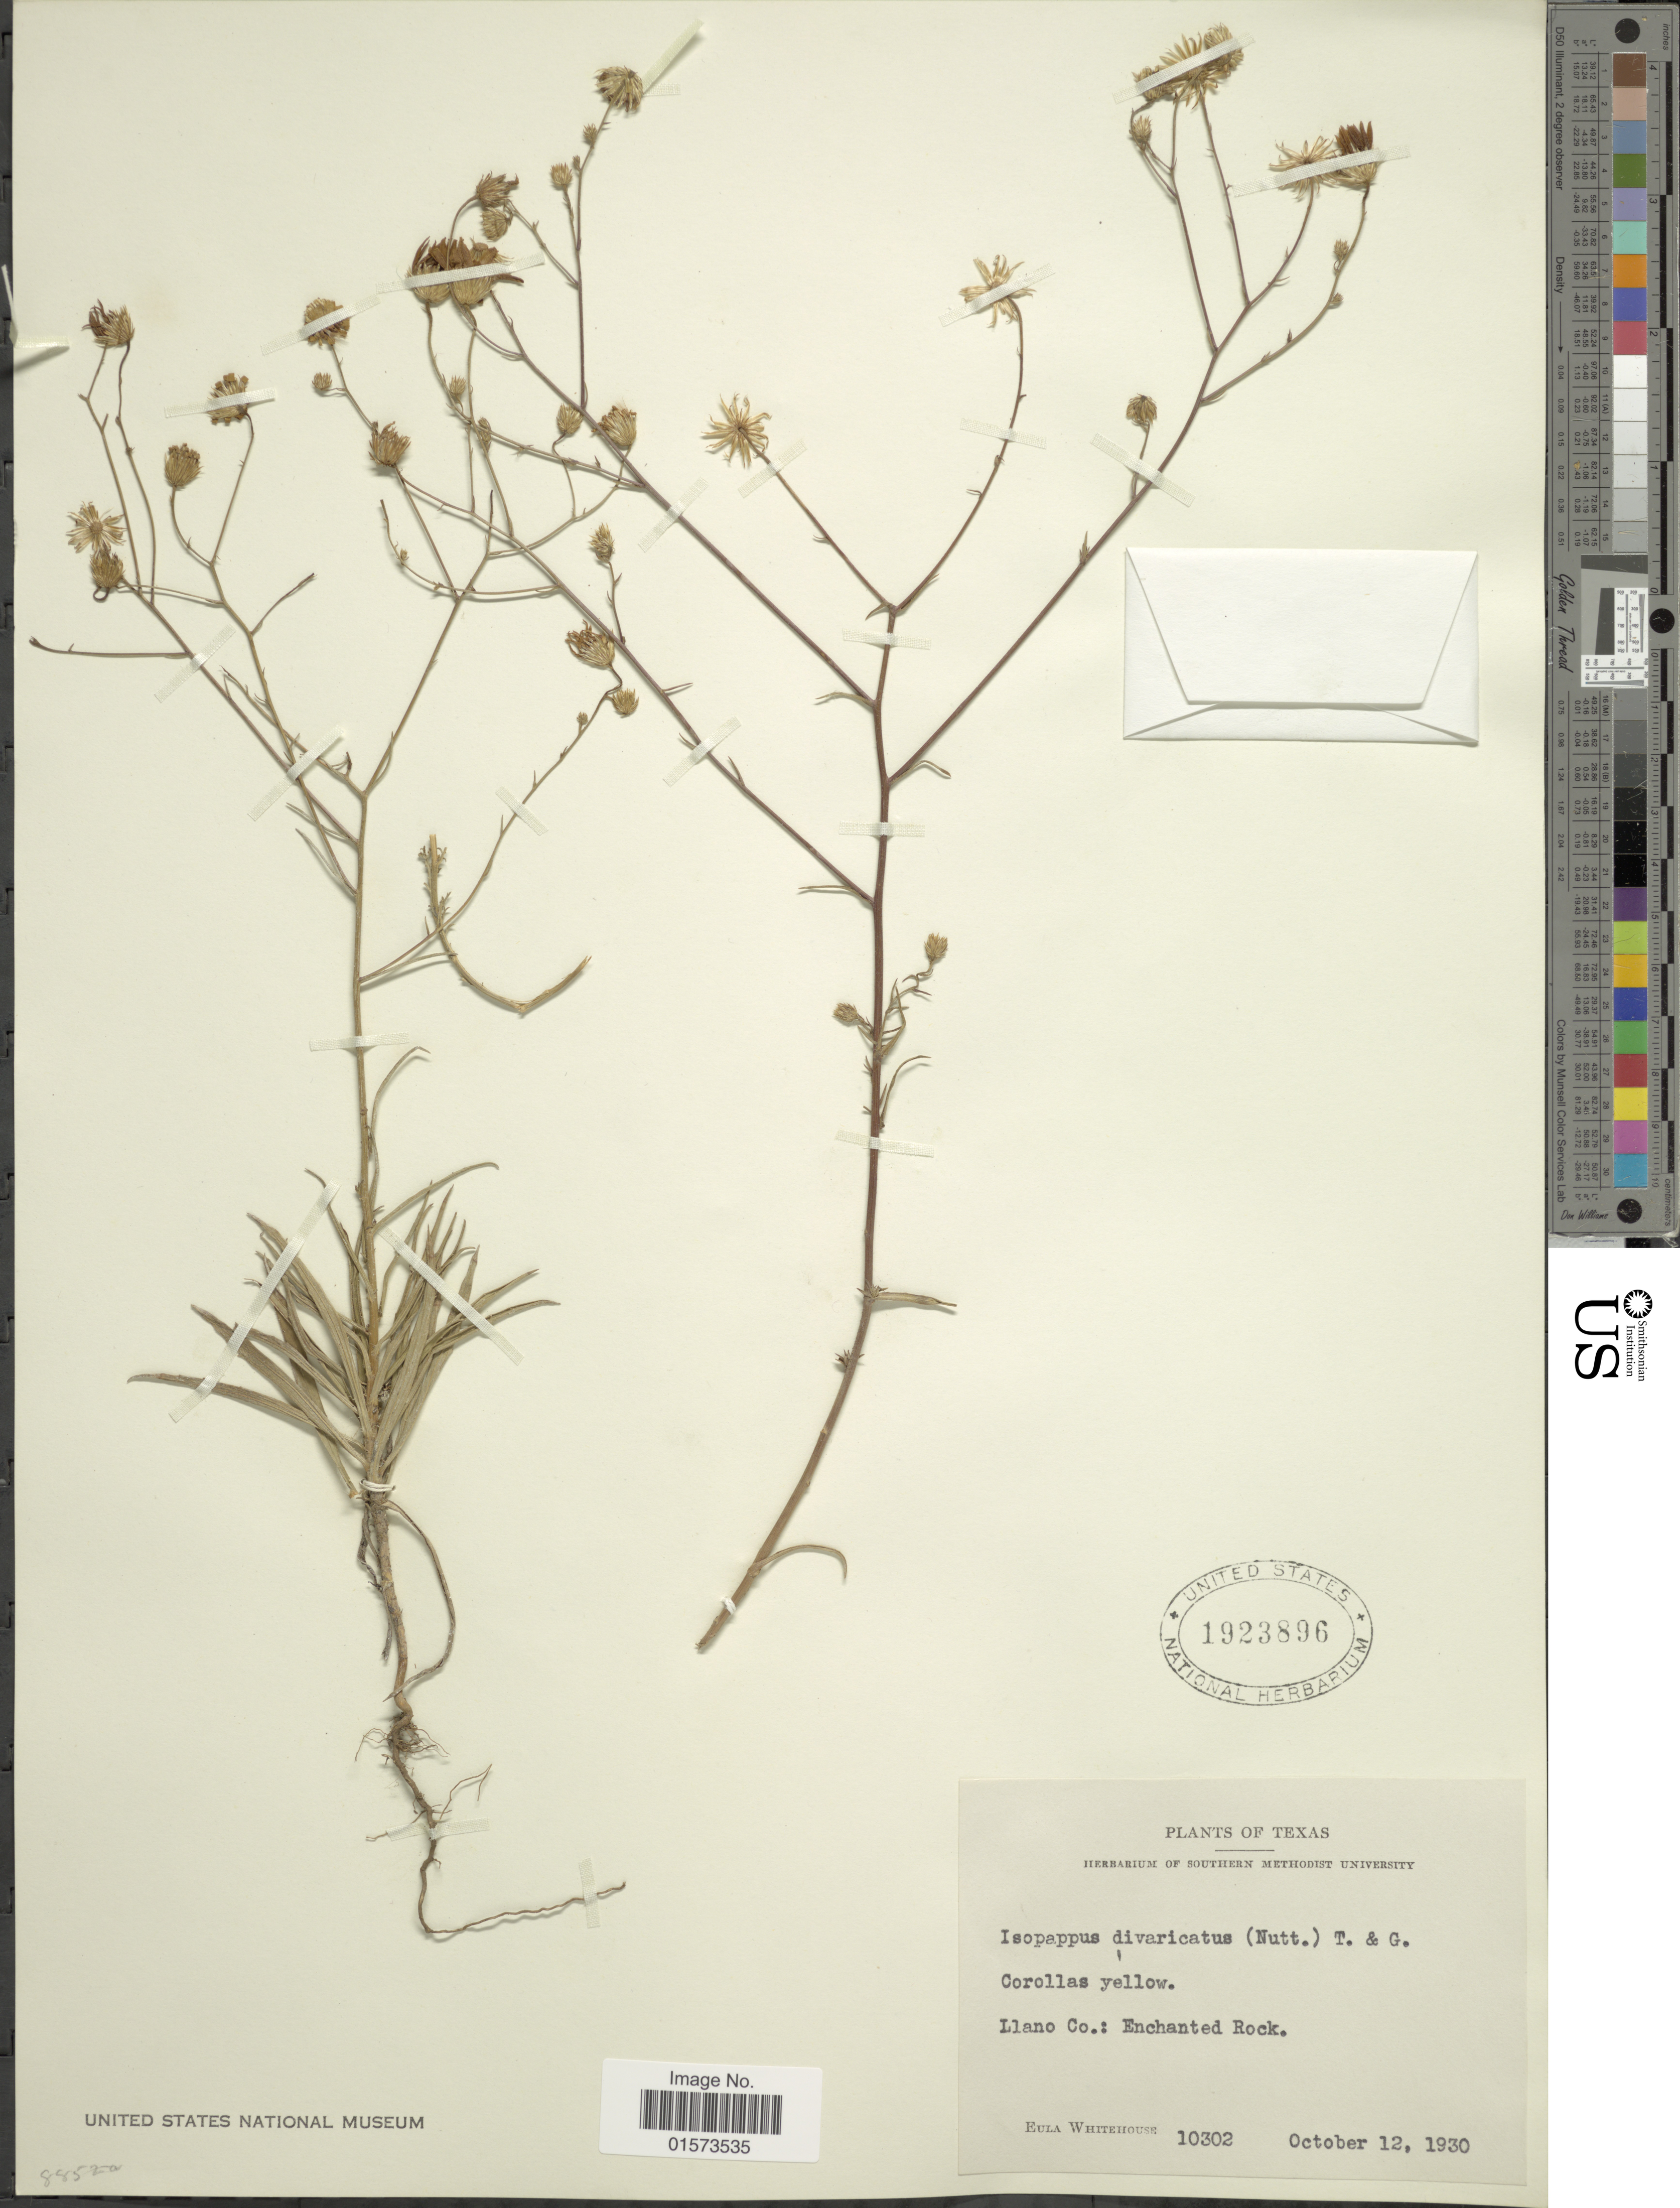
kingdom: Plantae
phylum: Tracheophyta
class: Magnoliopsida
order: Asterales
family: Asteraceae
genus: Croptilon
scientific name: Croptilon divaricatum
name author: (Nutt.) Raf.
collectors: E. Whitehouse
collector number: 10302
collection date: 1930-10-12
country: United States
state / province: Texas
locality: Llano Co.: Enchanted Rock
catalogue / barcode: US 1923896